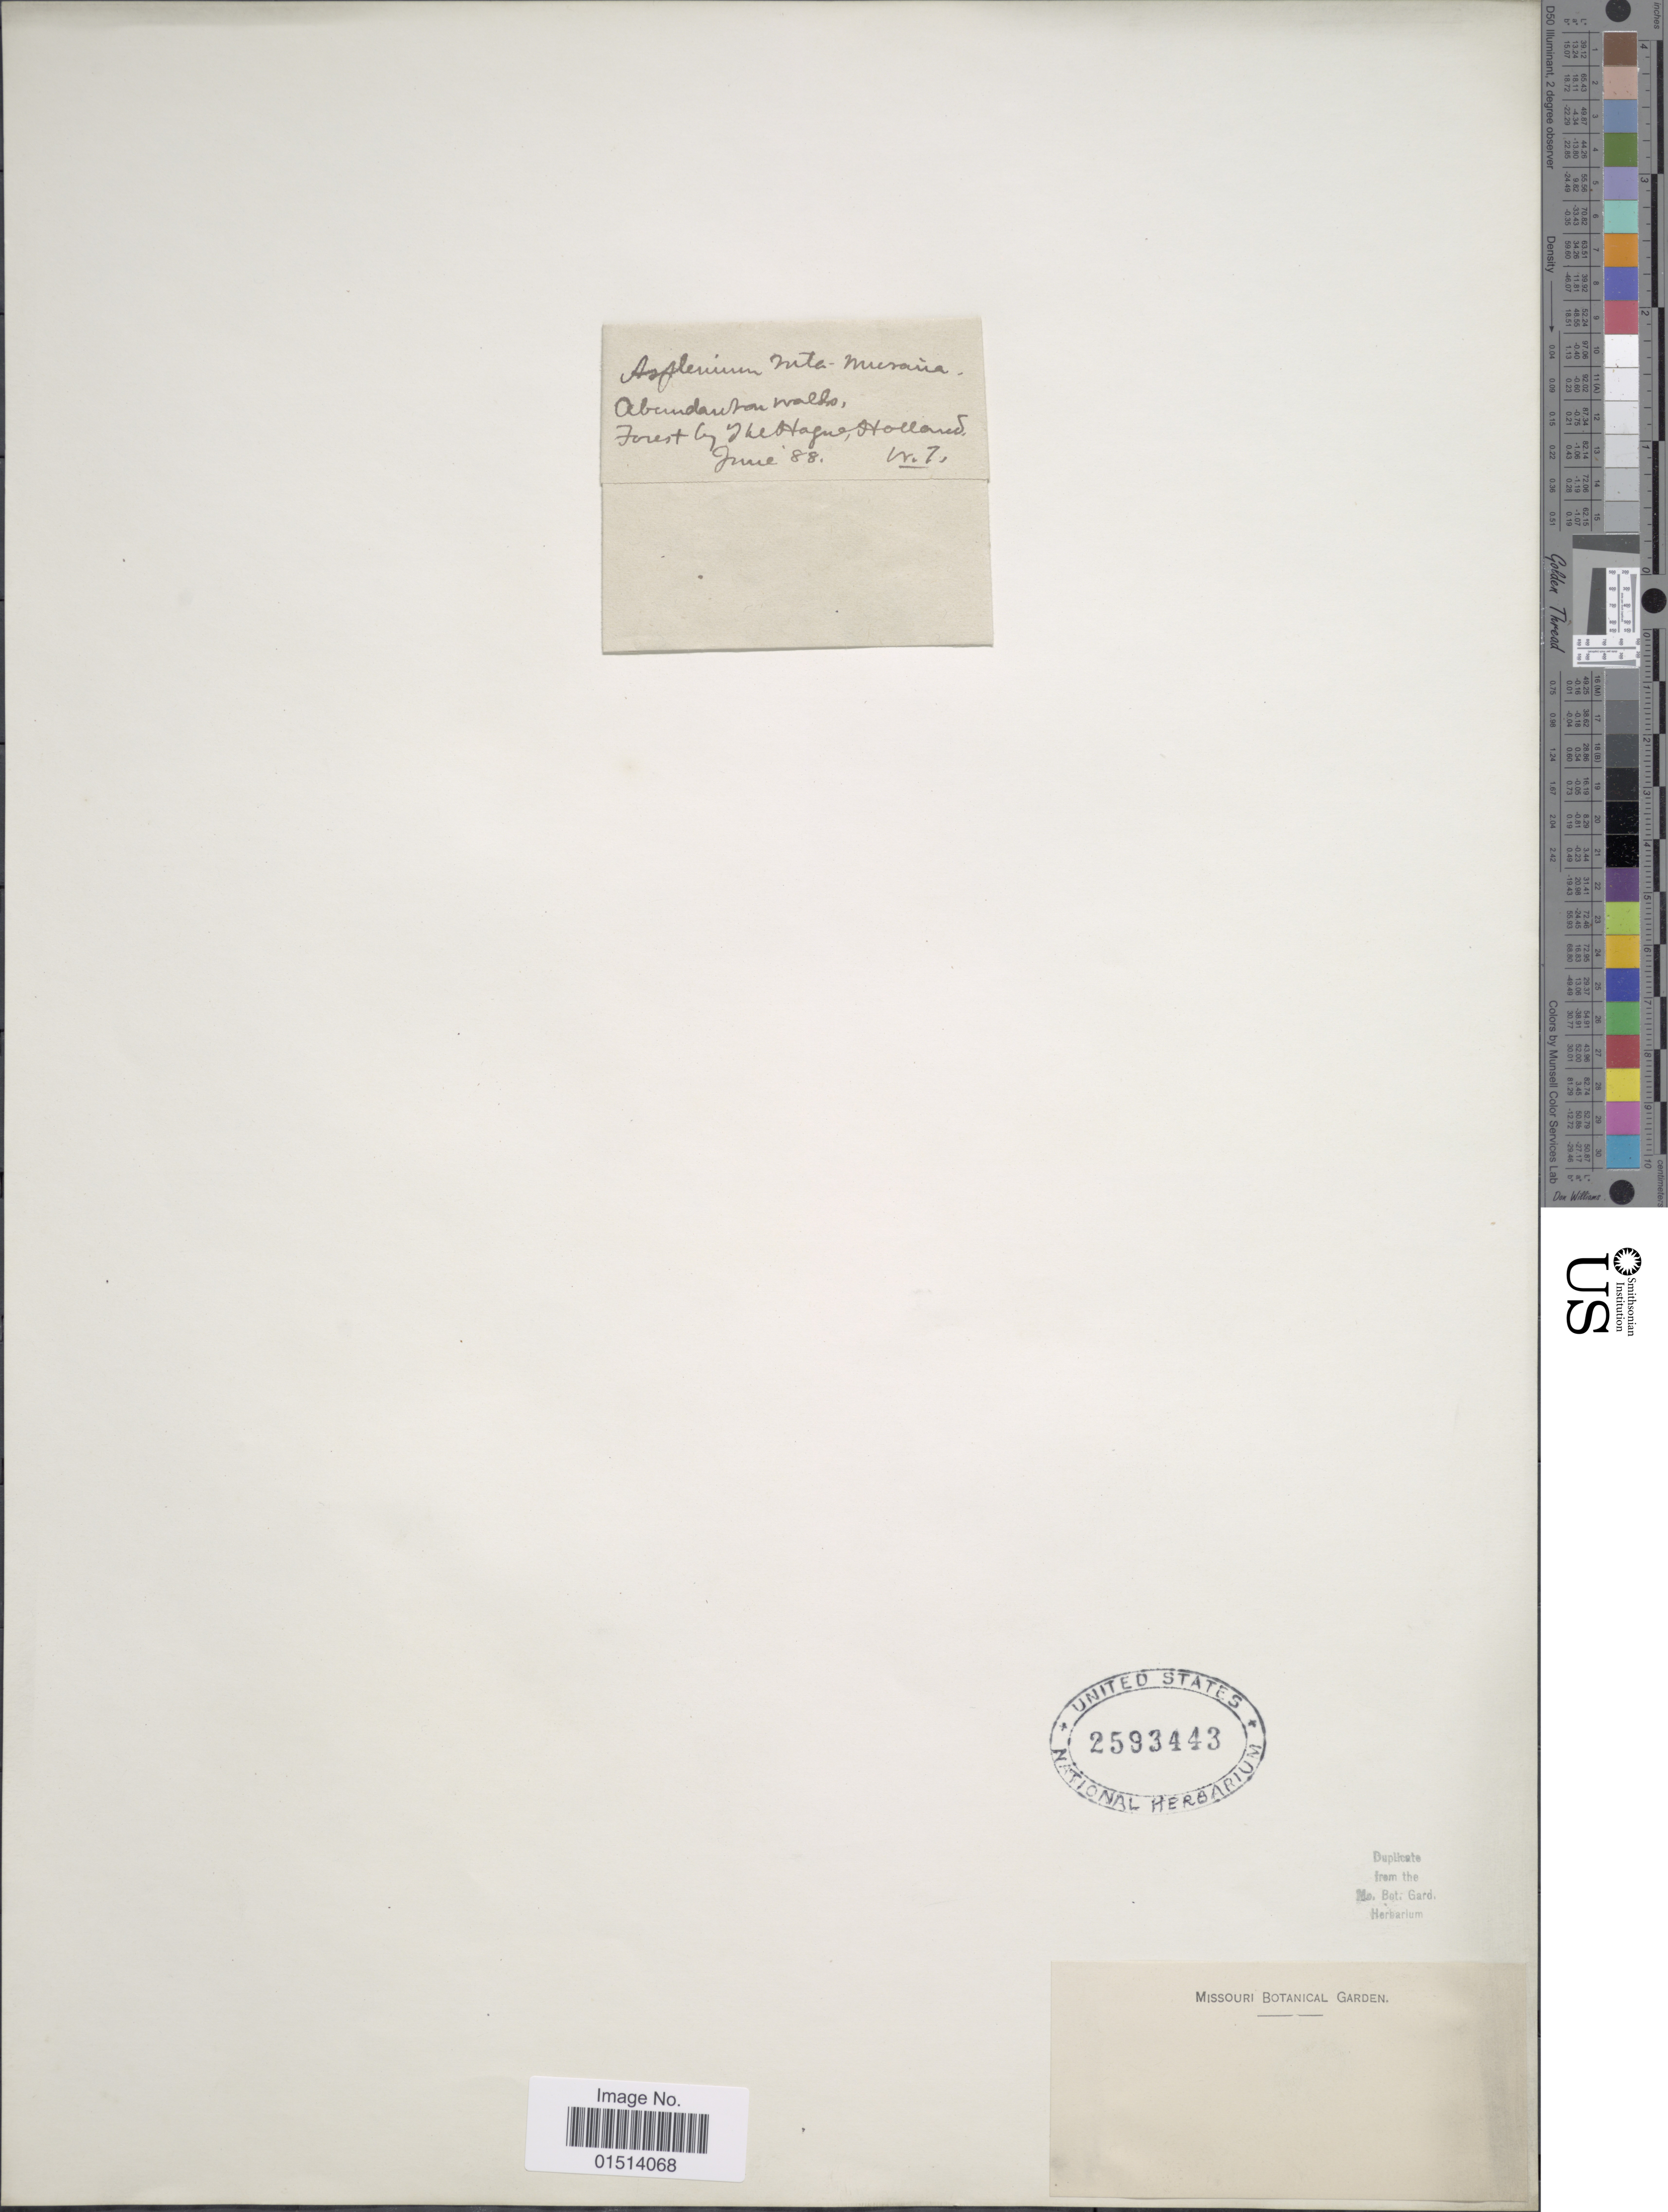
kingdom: Plantae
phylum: Tracheophyta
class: Polypodiopsida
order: Polypodiales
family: Aspleniaceae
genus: Asplenium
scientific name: Asplenium ruta-muraria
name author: L.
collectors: Missouri Botanical Garden (MO)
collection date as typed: Transcribed d/m/y: /6/88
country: Netherlands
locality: Abundant on walls, forest by The Hague, Holland.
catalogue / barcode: US 2593443